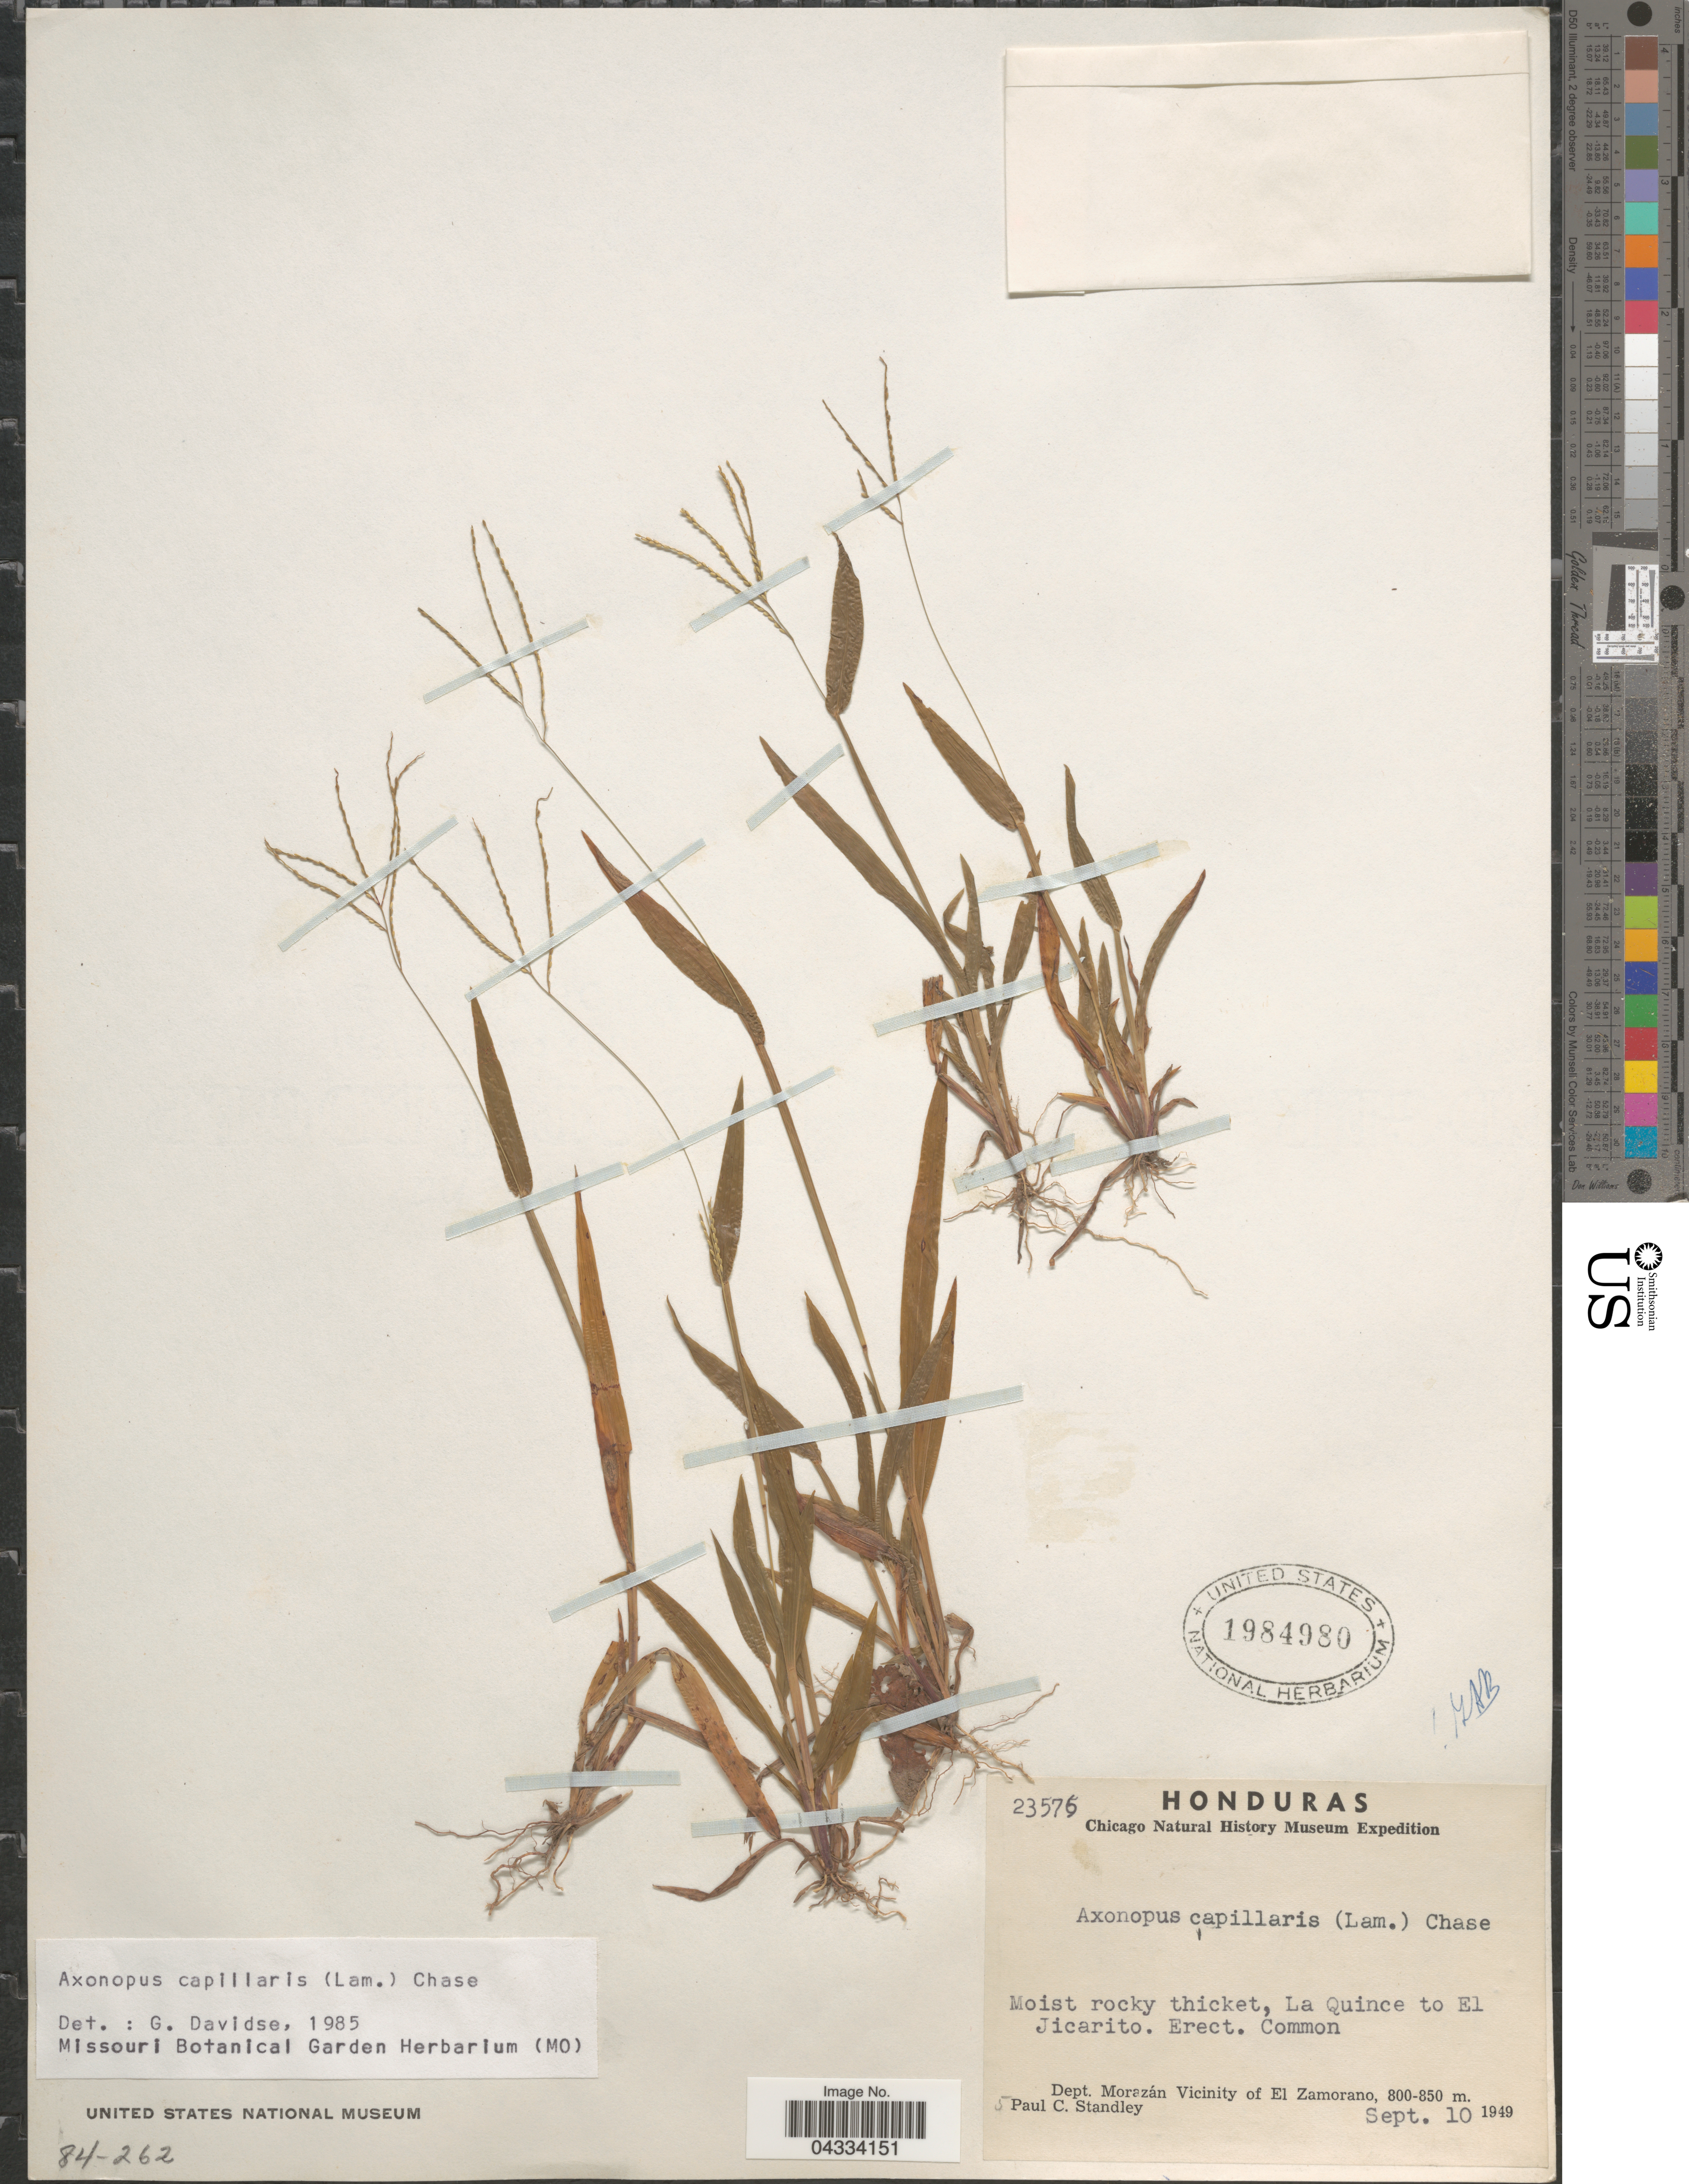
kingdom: Plantae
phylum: Tracheophyta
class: Liliopsida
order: Poales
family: Poaceae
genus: Axonopus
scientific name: Axonopus capillaris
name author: (Lam.) Chase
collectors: P. C. Standley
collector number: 23576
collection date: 1949-09-10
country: Honduras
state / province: Fco. Morazán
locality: Chicago Natural History Museum Expedition. Moist rocky ticket, La Quince to El Jicarito. Dept. Morazán Vicinity of El Zamorano.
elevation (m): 800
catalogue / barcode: US 1984980